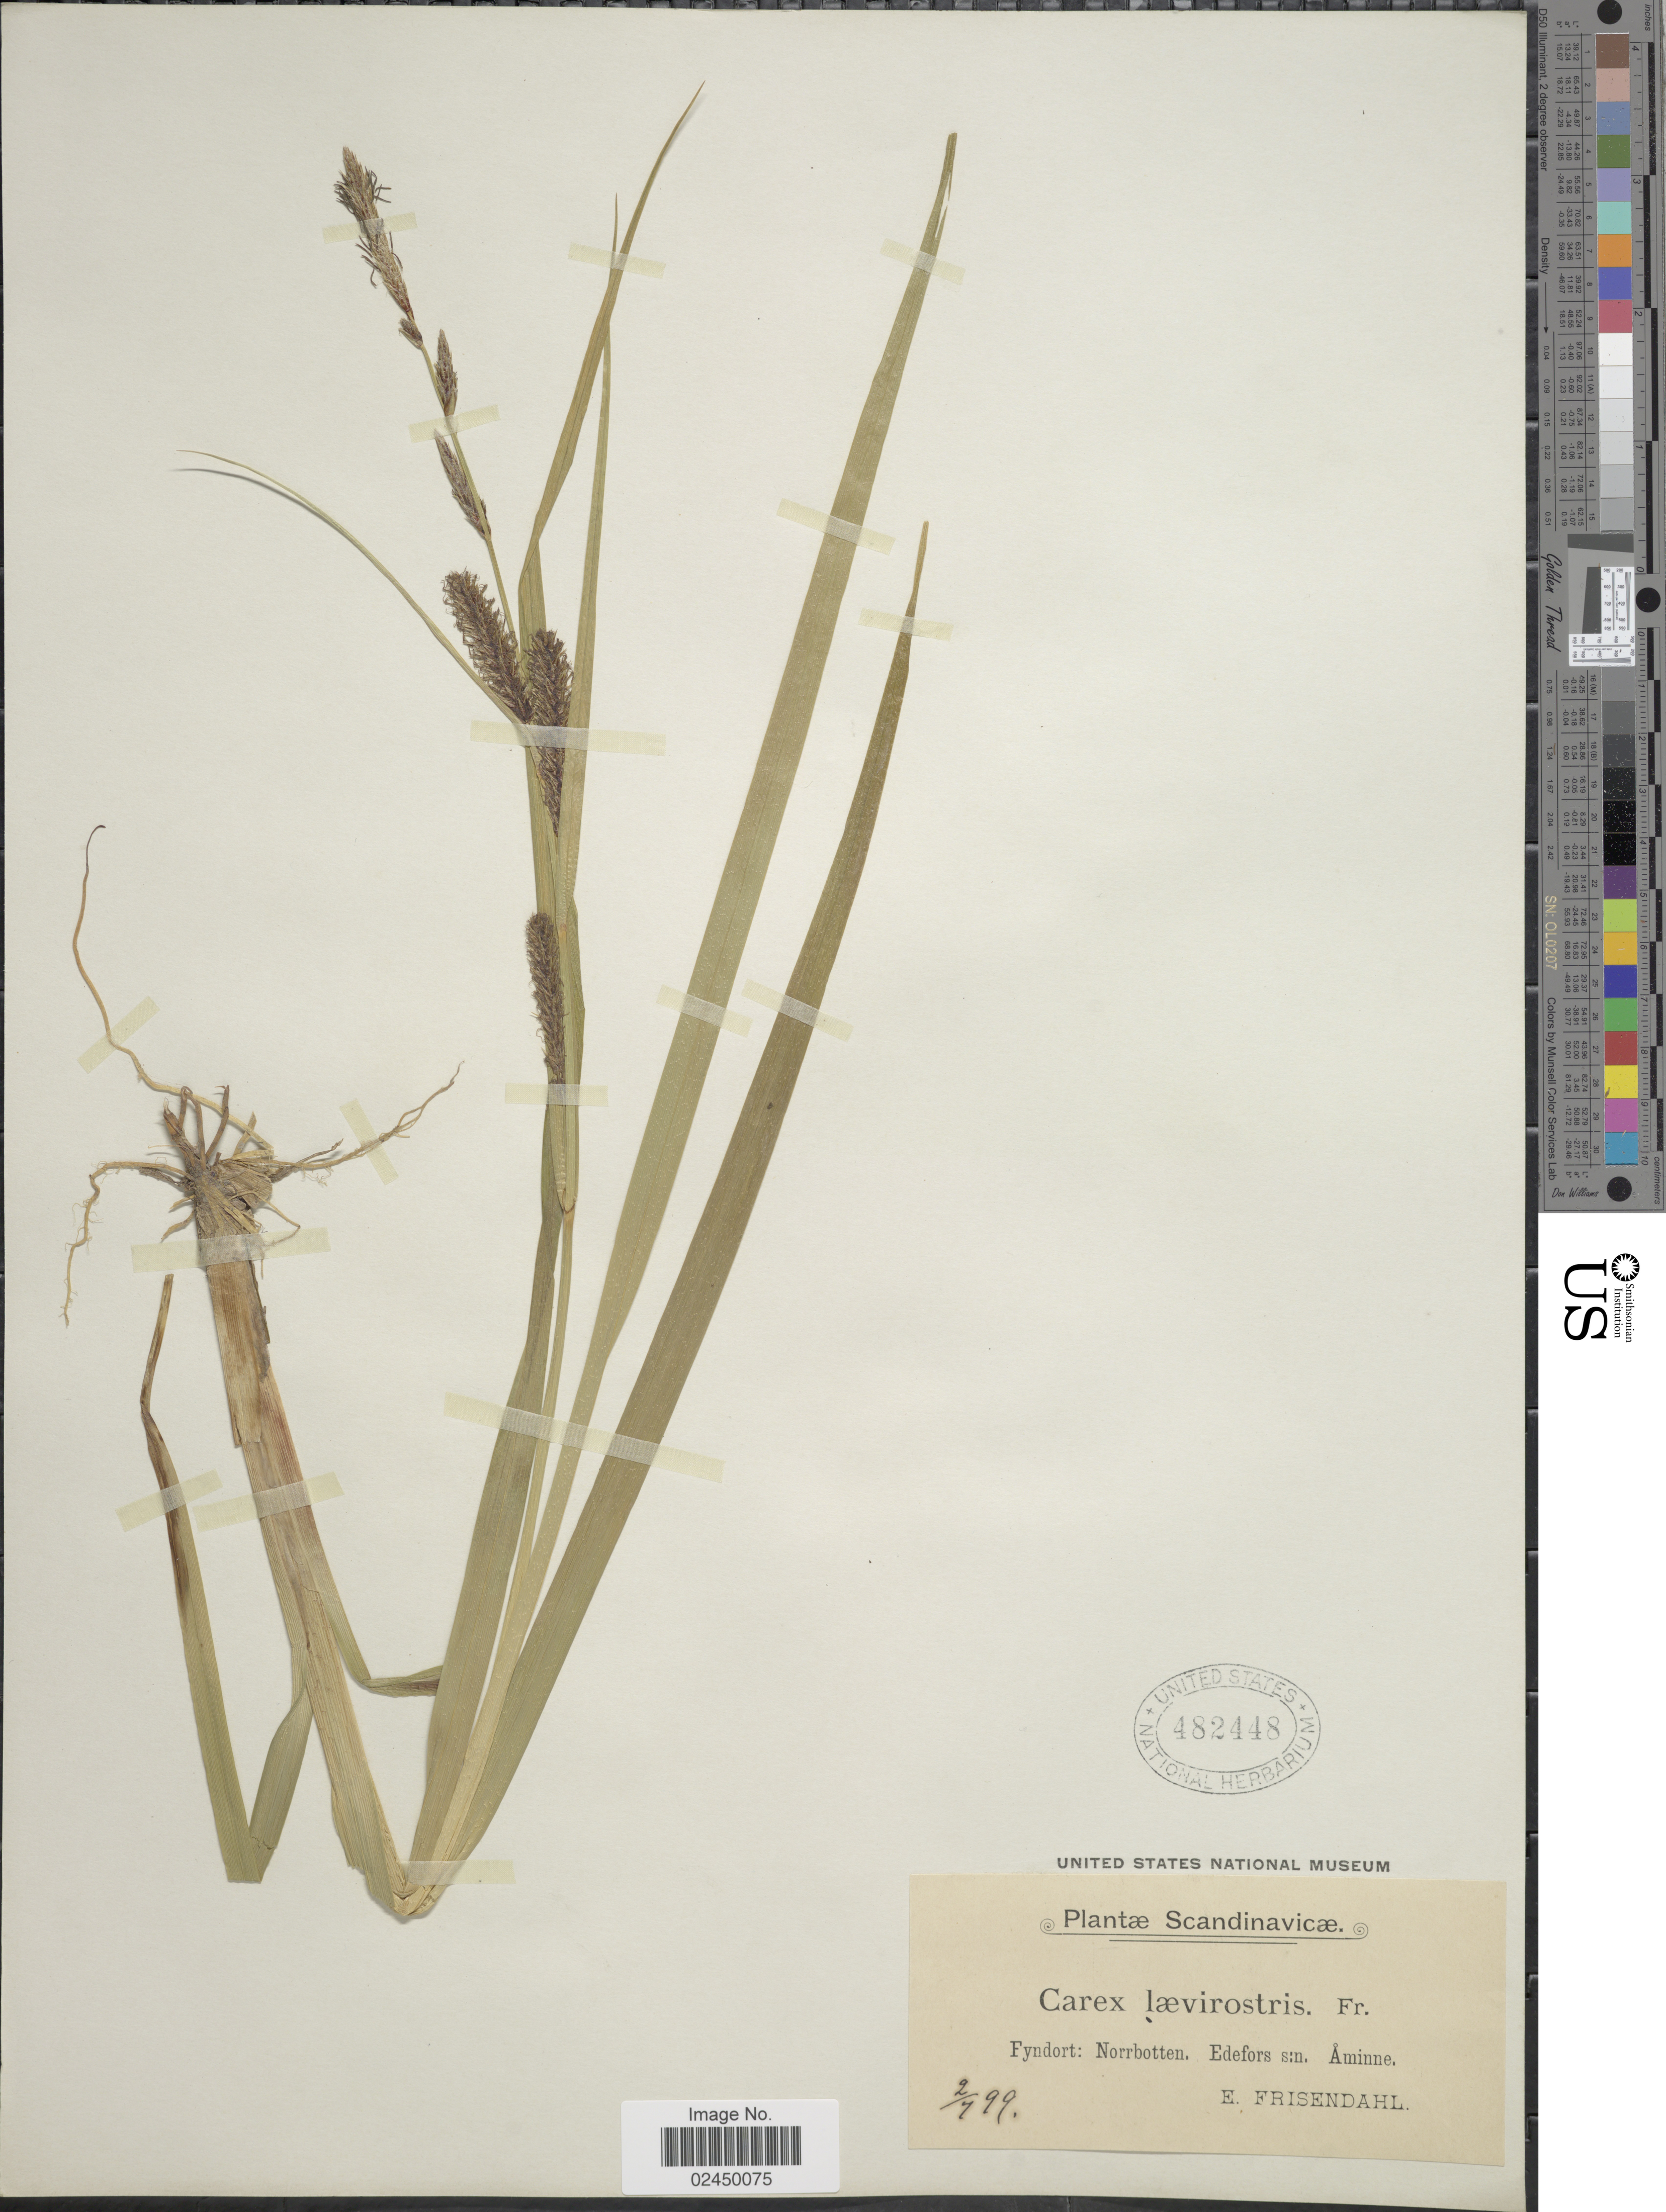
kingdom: Plantae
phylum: Tracheophyta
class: Liliopsida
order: Poales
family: Cyperaceae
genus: Carex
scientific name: Carex utriculata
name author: Boott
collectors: E. Frisendahl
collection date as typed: Transcribed d/m/y: 2/7/99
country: Sweden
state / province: Norrbotten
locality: Scandinavicæ, Fyndort: Norbotten, Edefors s:n Aminne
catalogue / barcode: US 482448